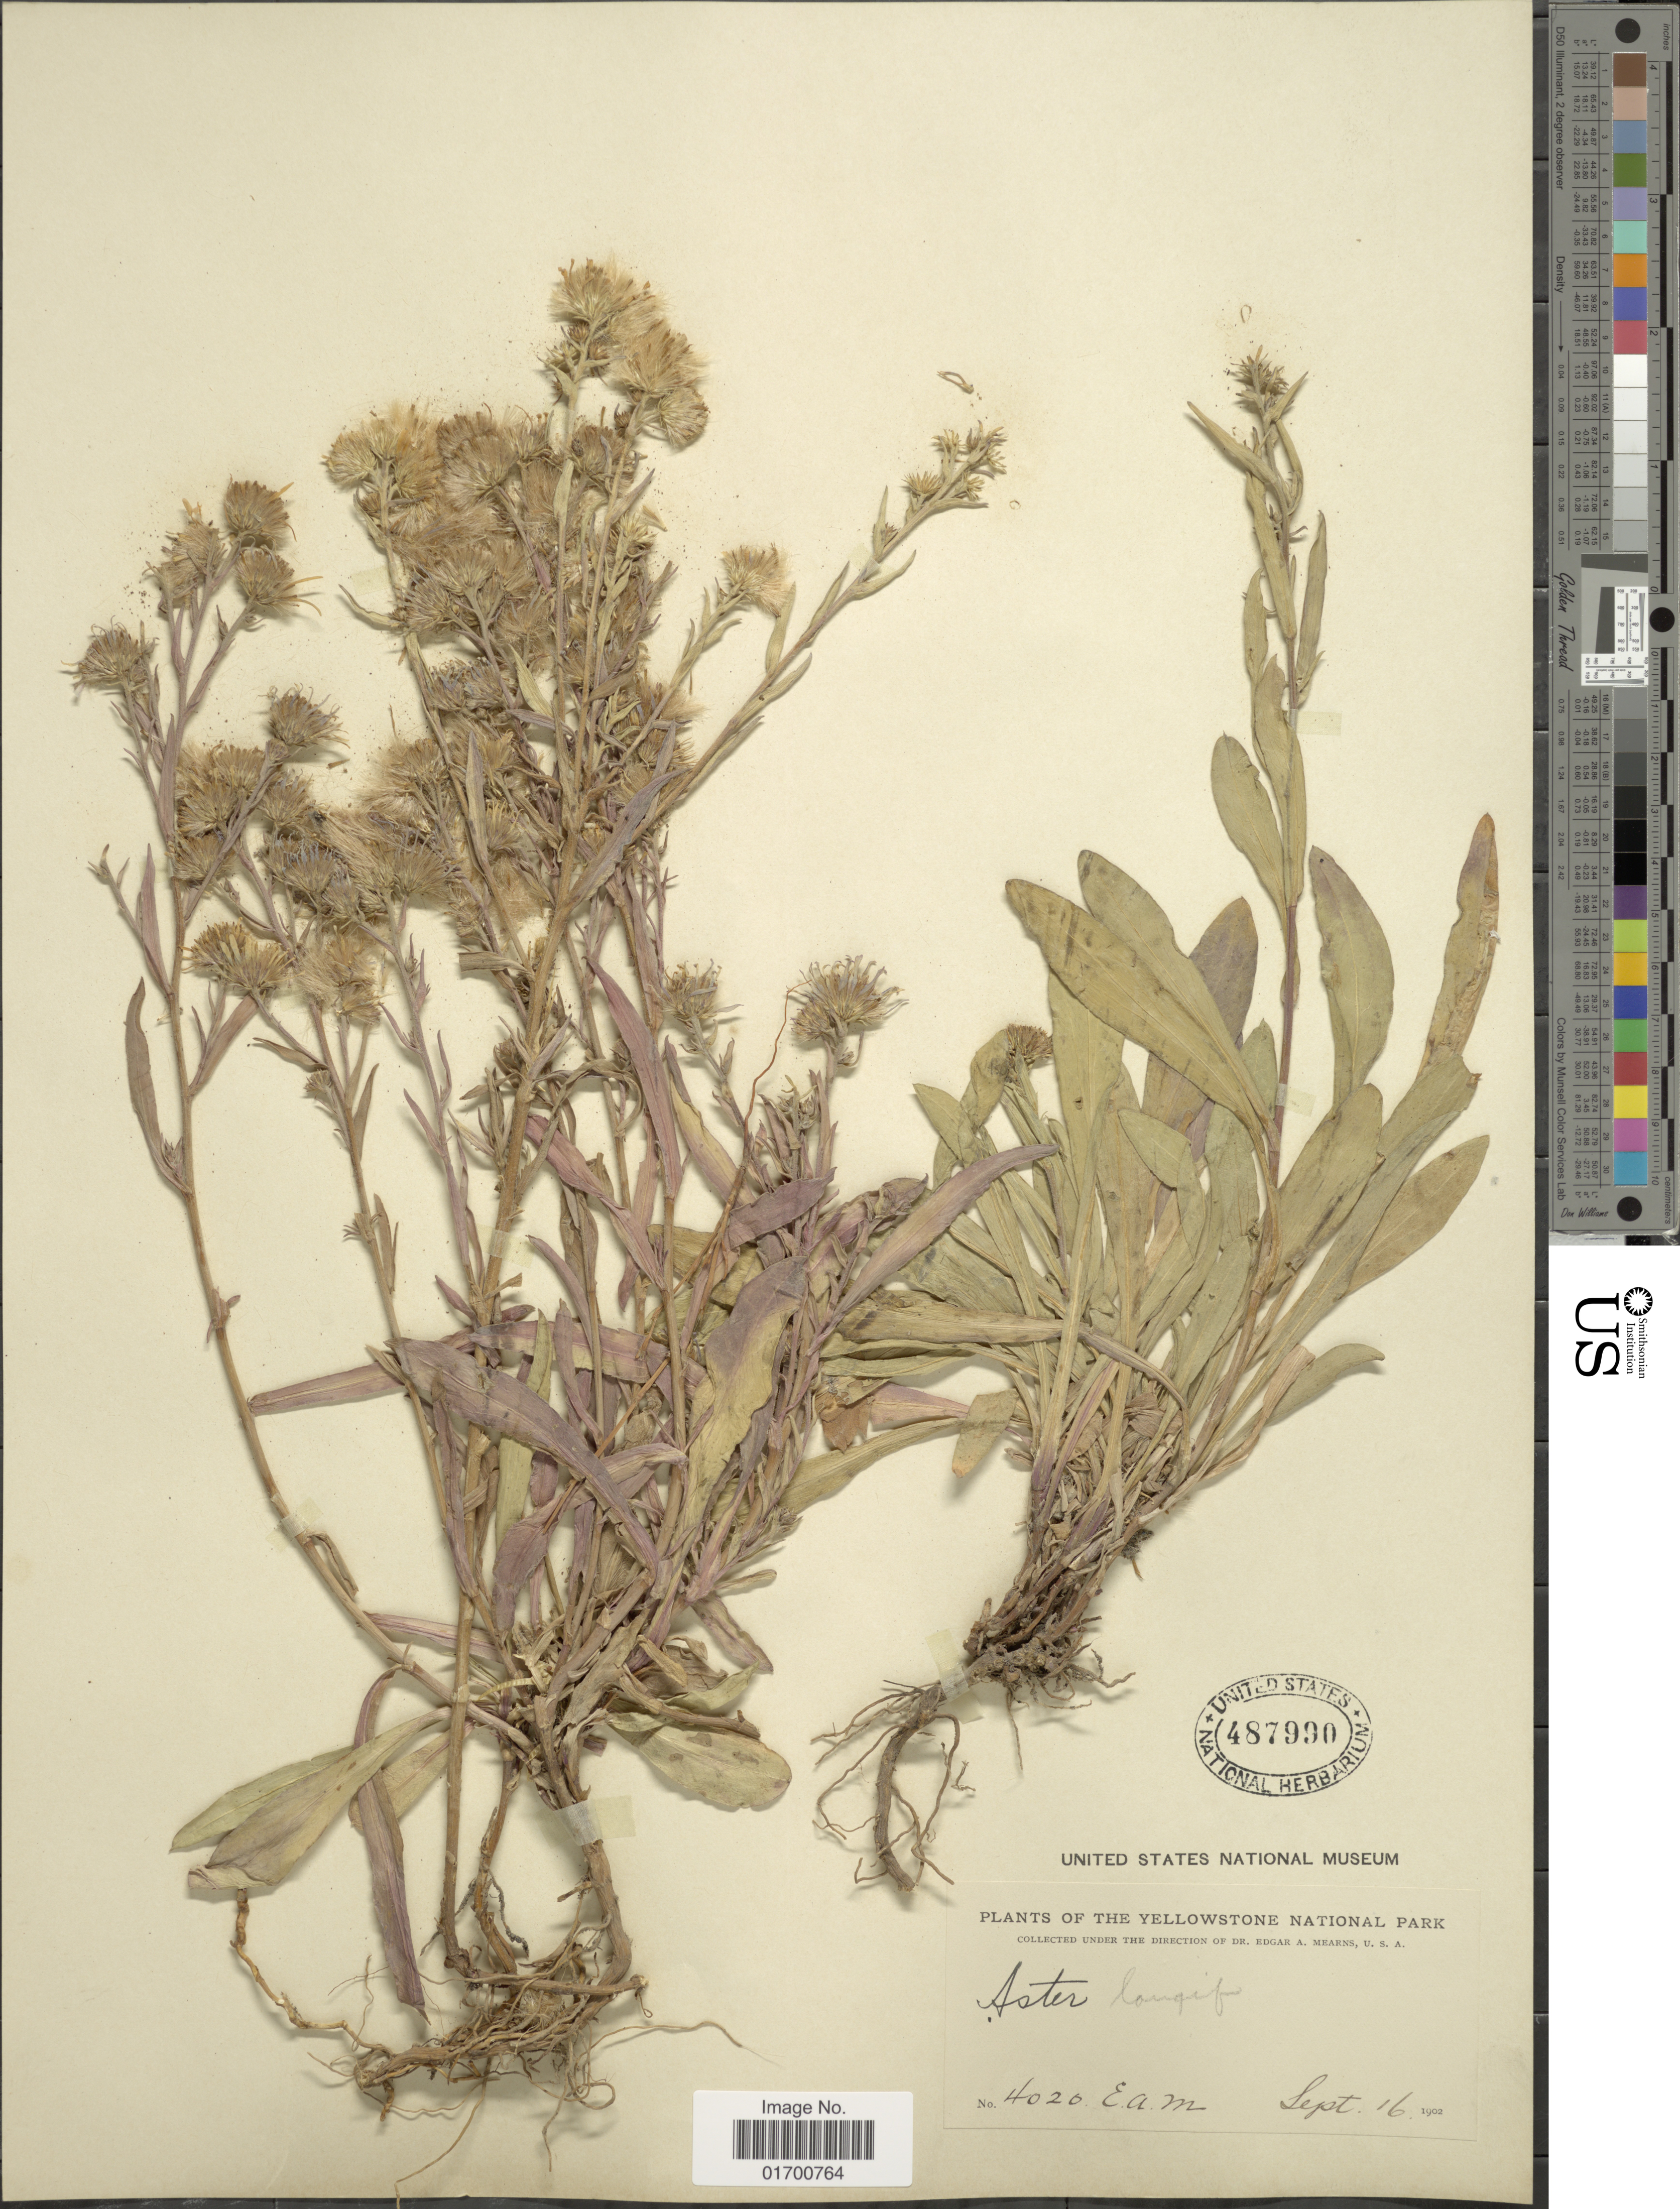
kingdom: Plantae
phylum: Tracheophyta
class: Magnoliopsida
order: Asterales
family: Asteraceae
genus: Symphyotrichum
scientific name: Symphyotrichum longifolium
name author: (Lam.) G.L. Nesom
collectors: E. A. Mearns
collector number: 4020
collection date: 1902-09-16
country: United States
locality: The Yellowstone National Park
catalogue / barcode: US 487990